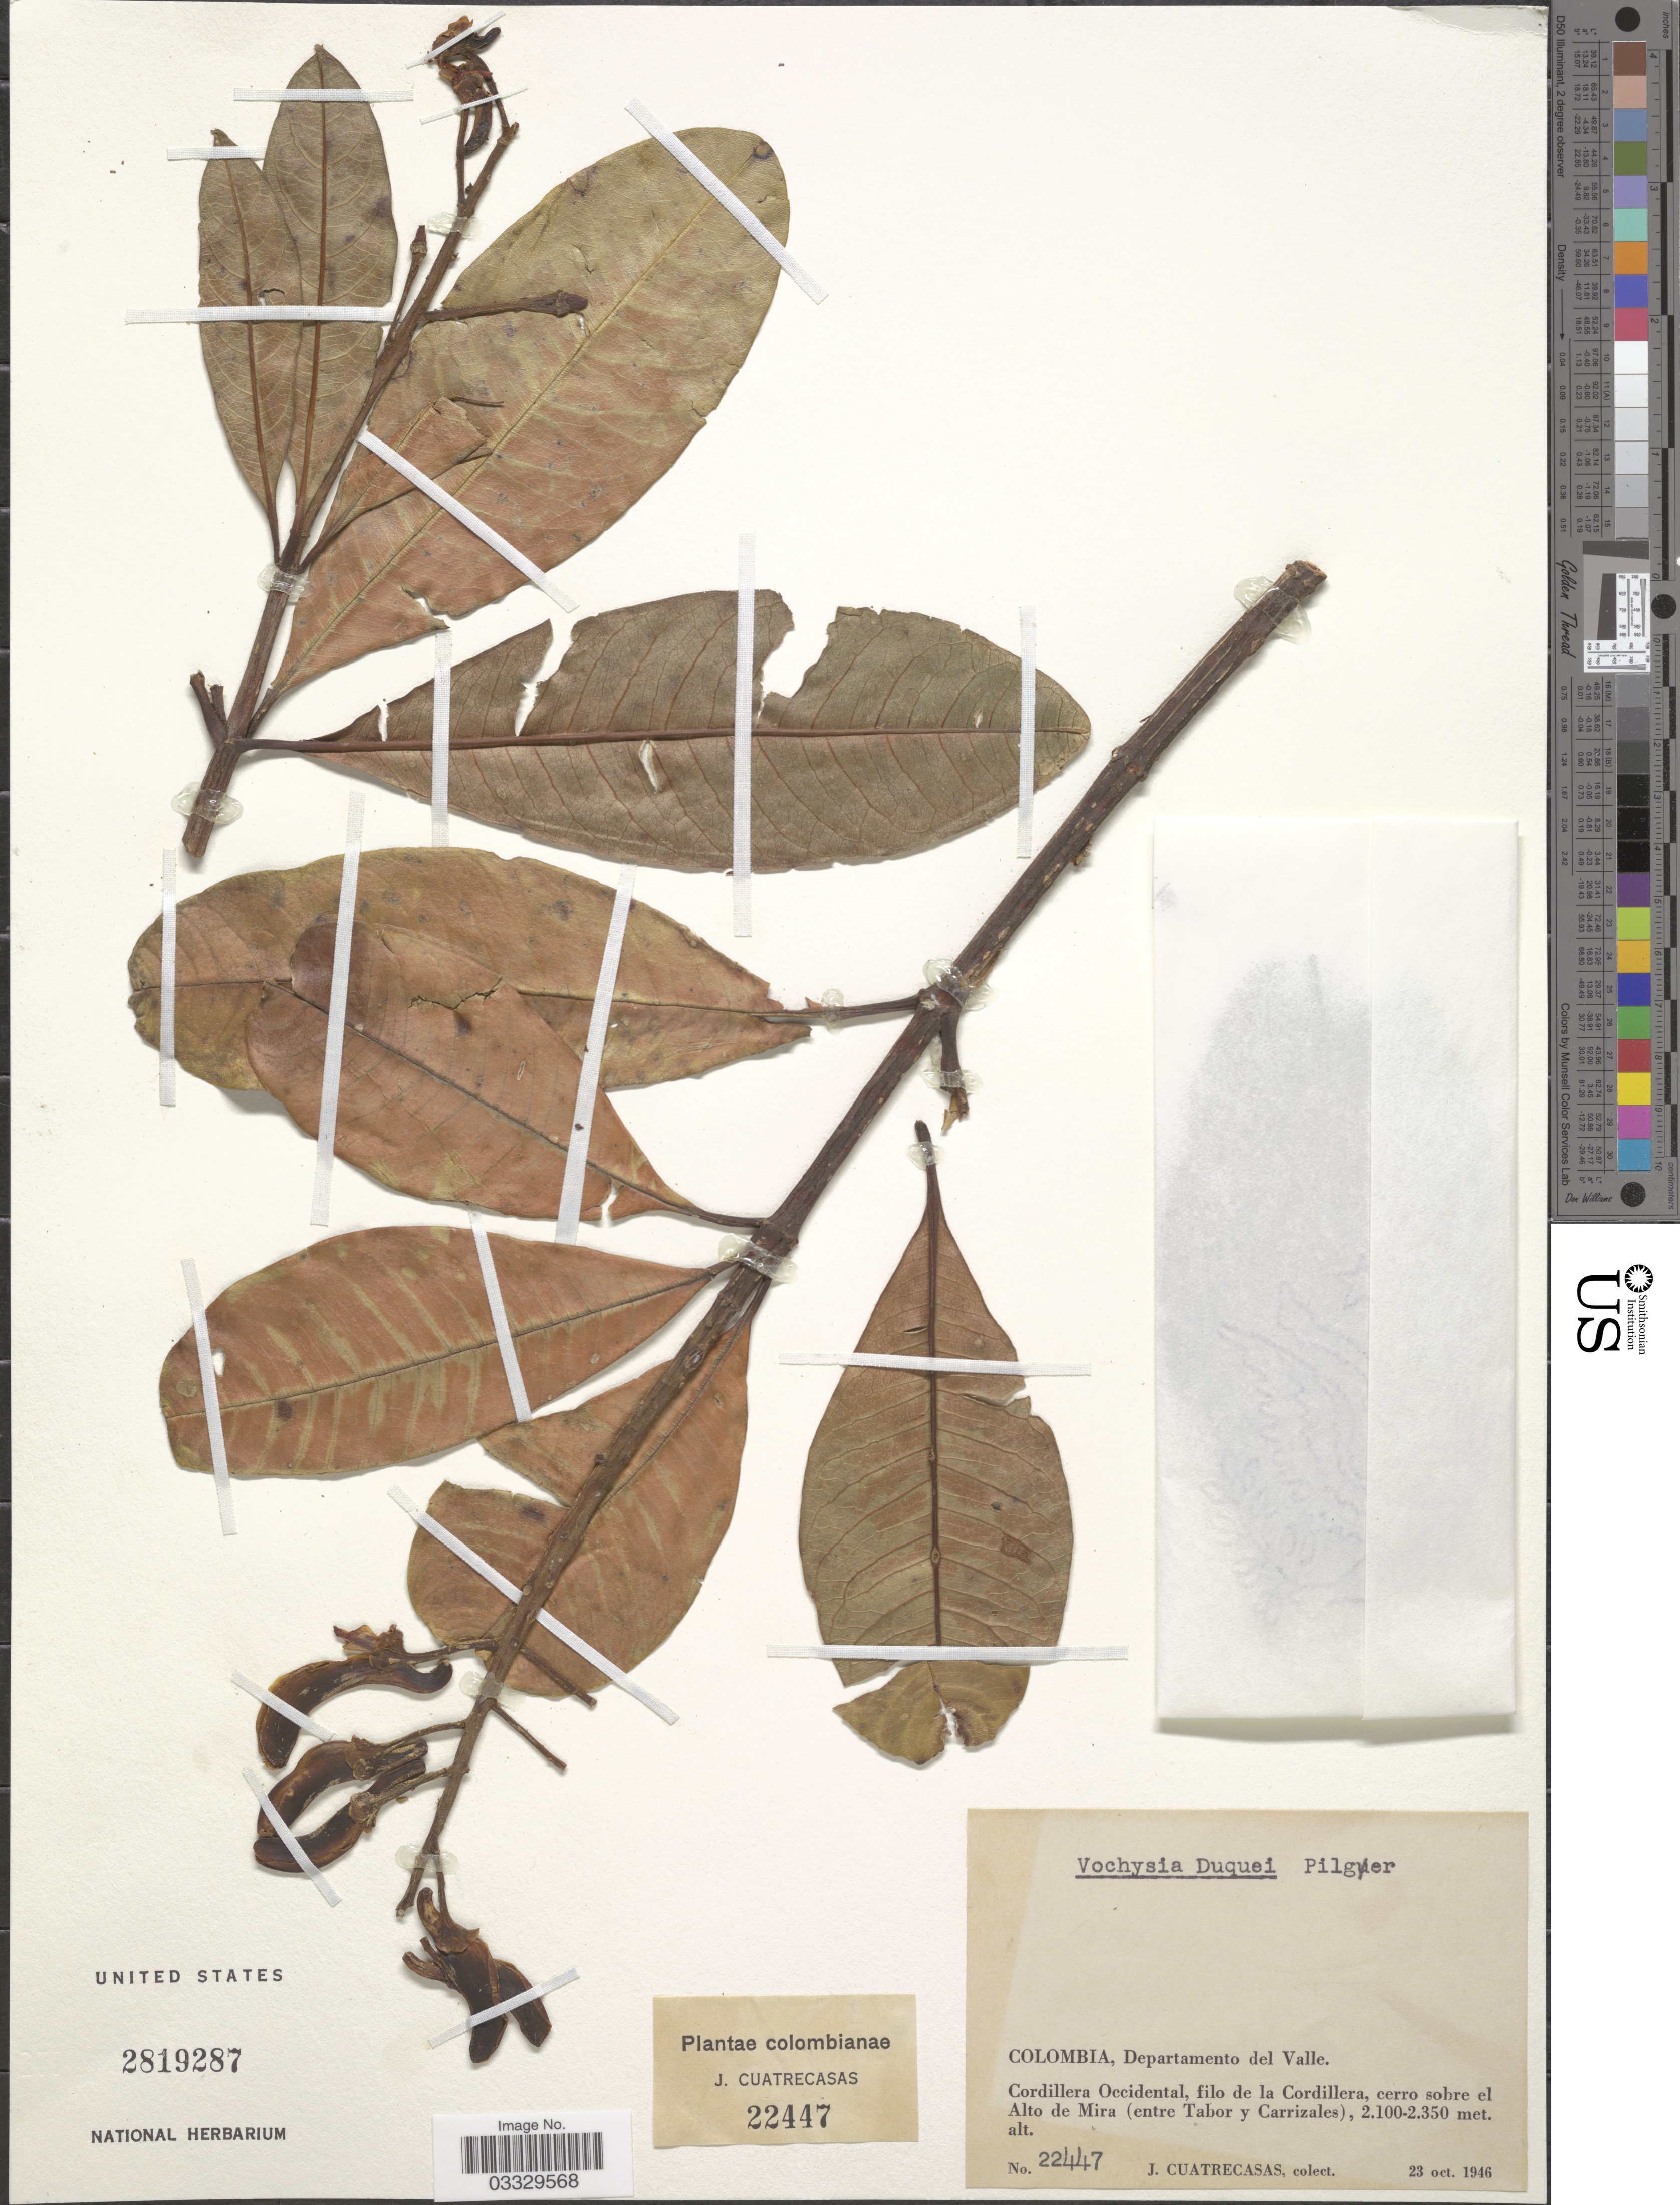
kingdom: Plantae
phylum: Tracheophyta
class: Magnoliopsida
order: Myrtales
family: Vochysiaceae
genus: Vochysia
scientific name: Vochysia duquei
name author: Pilg. in Burret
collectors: J. Cuatrecasas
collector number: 22447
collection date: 1946-10-23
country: Colombia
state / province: Valle del Cauca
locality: Departamento del Valle. Cordillera Occidental, filo de la Cordillera, cerro sobre el Alto de Mira (entre Tabor y Carrizales).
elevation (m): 2100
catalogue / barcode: US 2819287